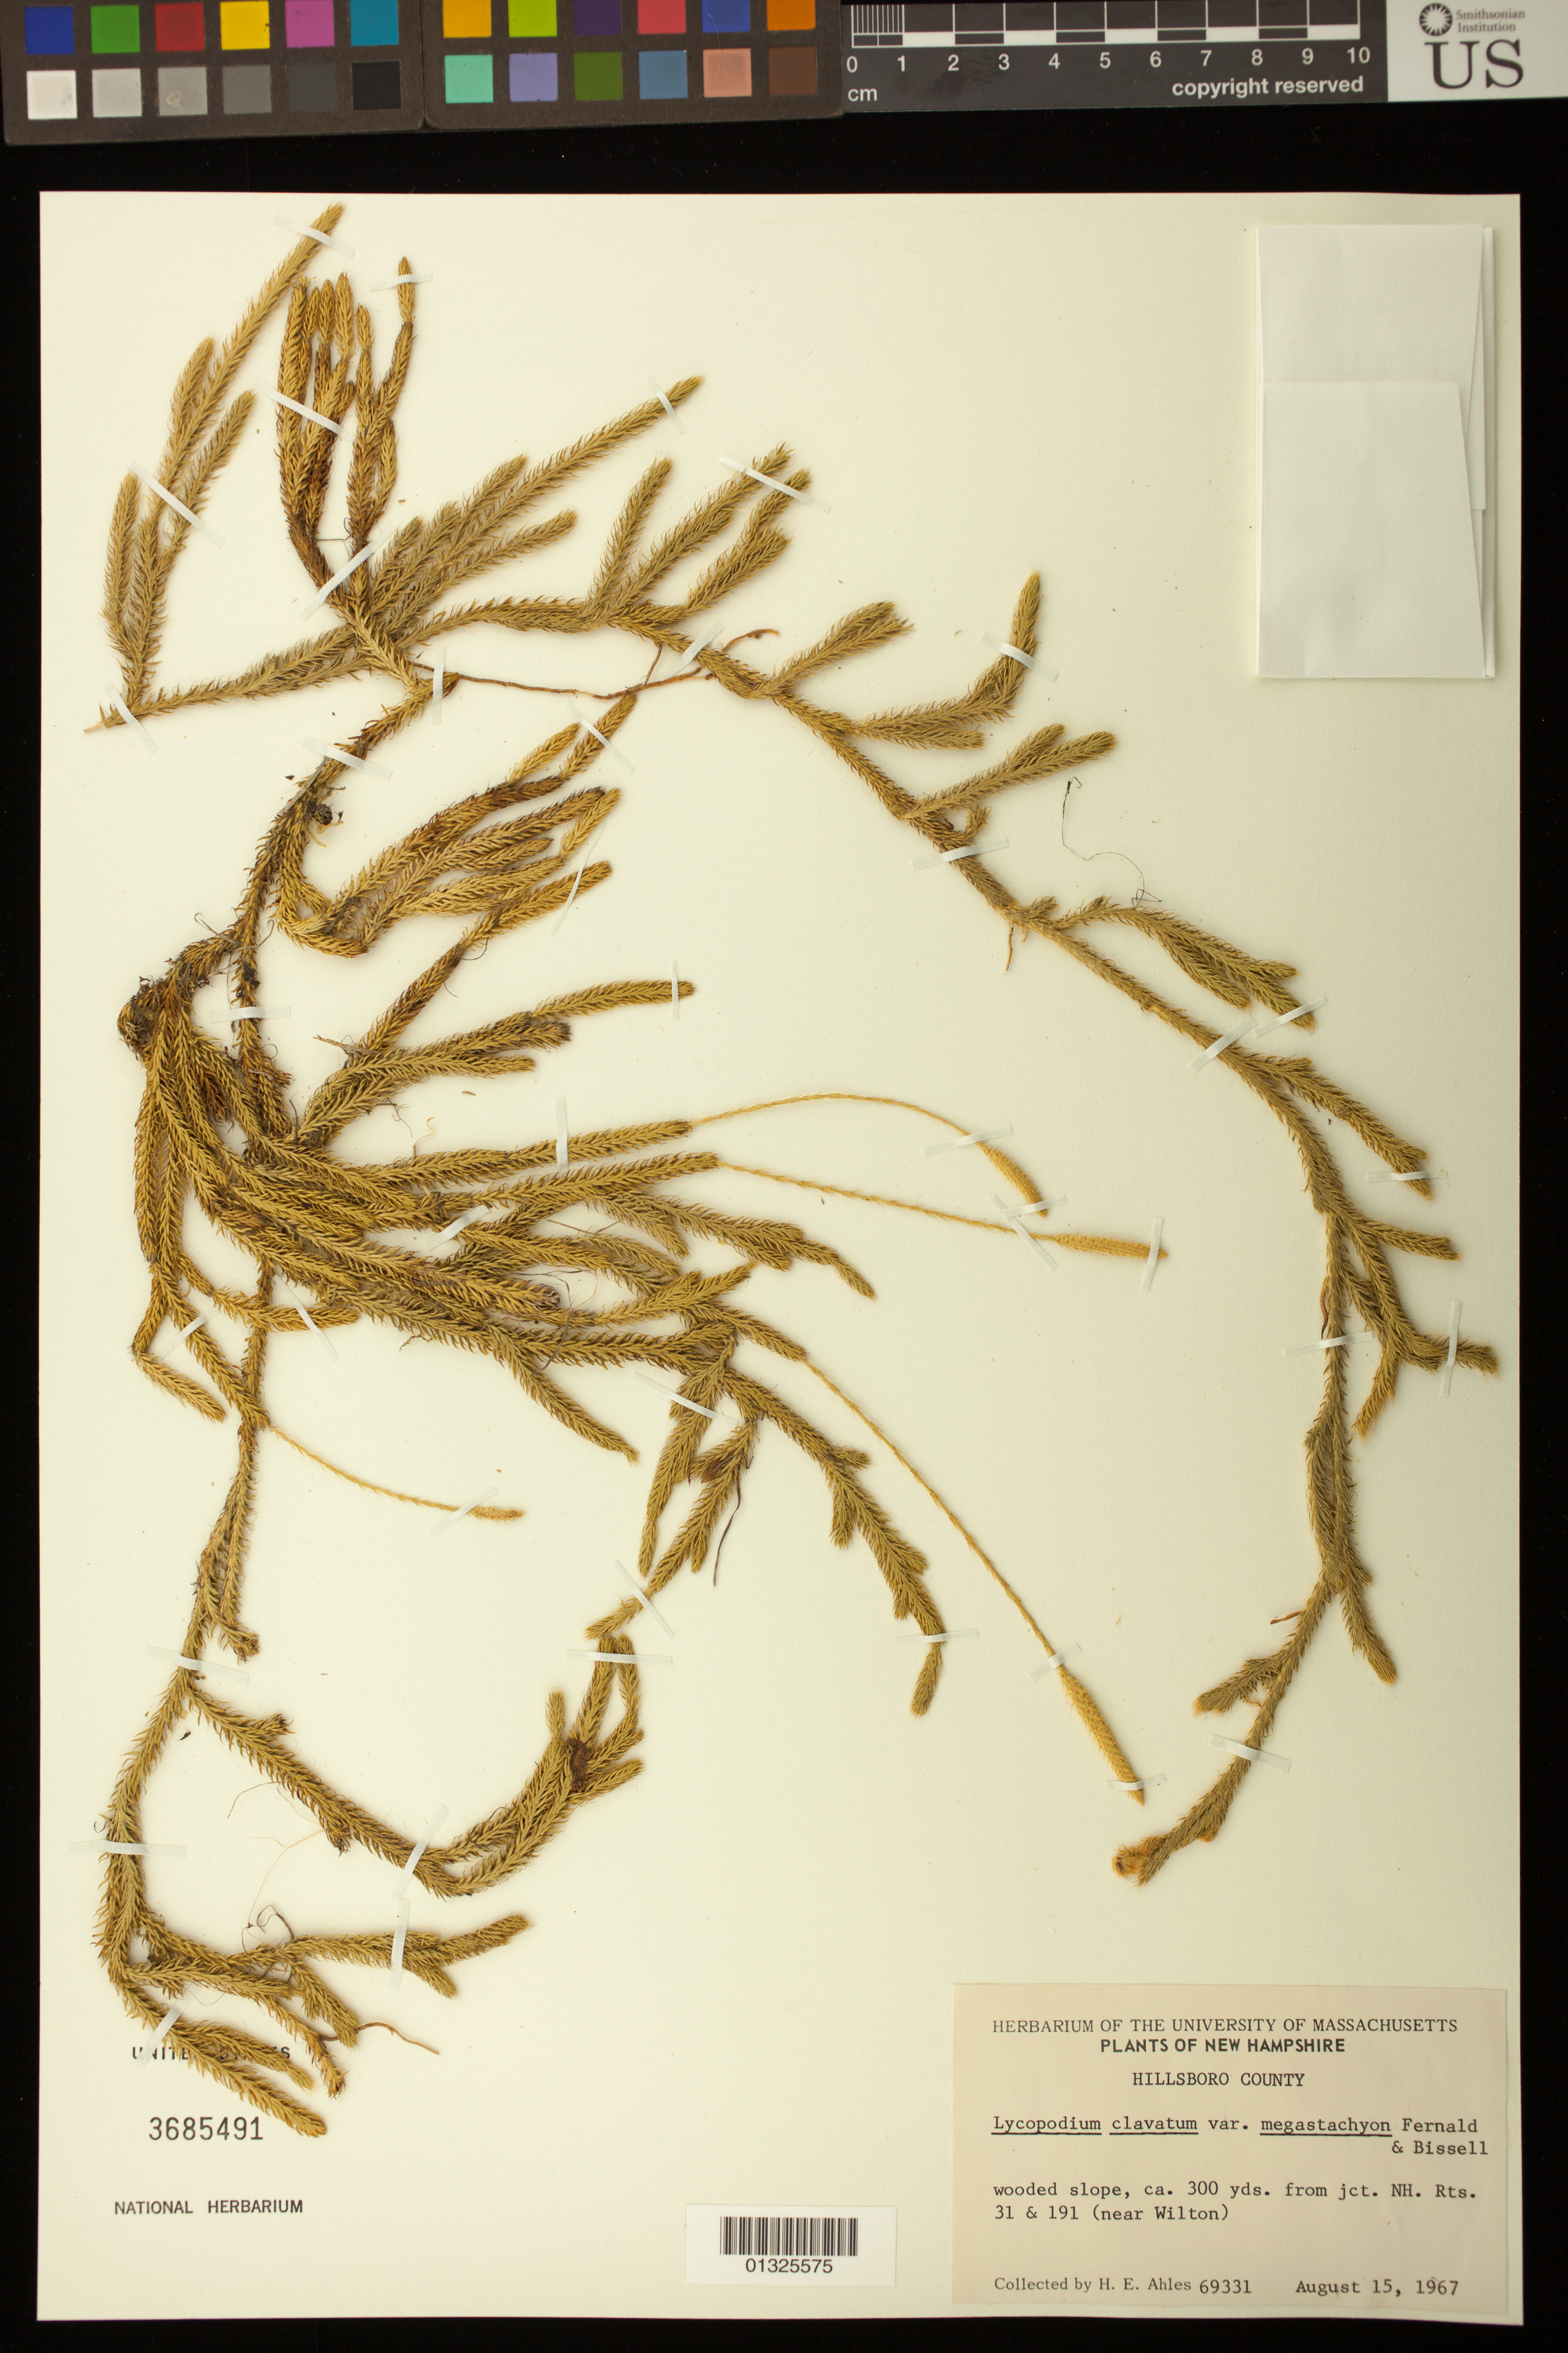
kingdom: Plantae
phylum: Tracheophyta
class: Lycopodiopsida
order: Lycopodiales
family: Lycopodiaceae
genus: Lycopodium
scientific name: Lycopodium lagopus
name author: Zinserl. ex Kuzen.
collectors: H. E. Ahles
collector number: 69331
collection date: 1967-08-15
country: United States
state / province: New Hampshire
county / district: Hillsborough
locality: wooded slope, ca. 300 yards from jct. NH. Rts. 31 & 191 (near Wilton)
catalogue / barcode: US 3685491